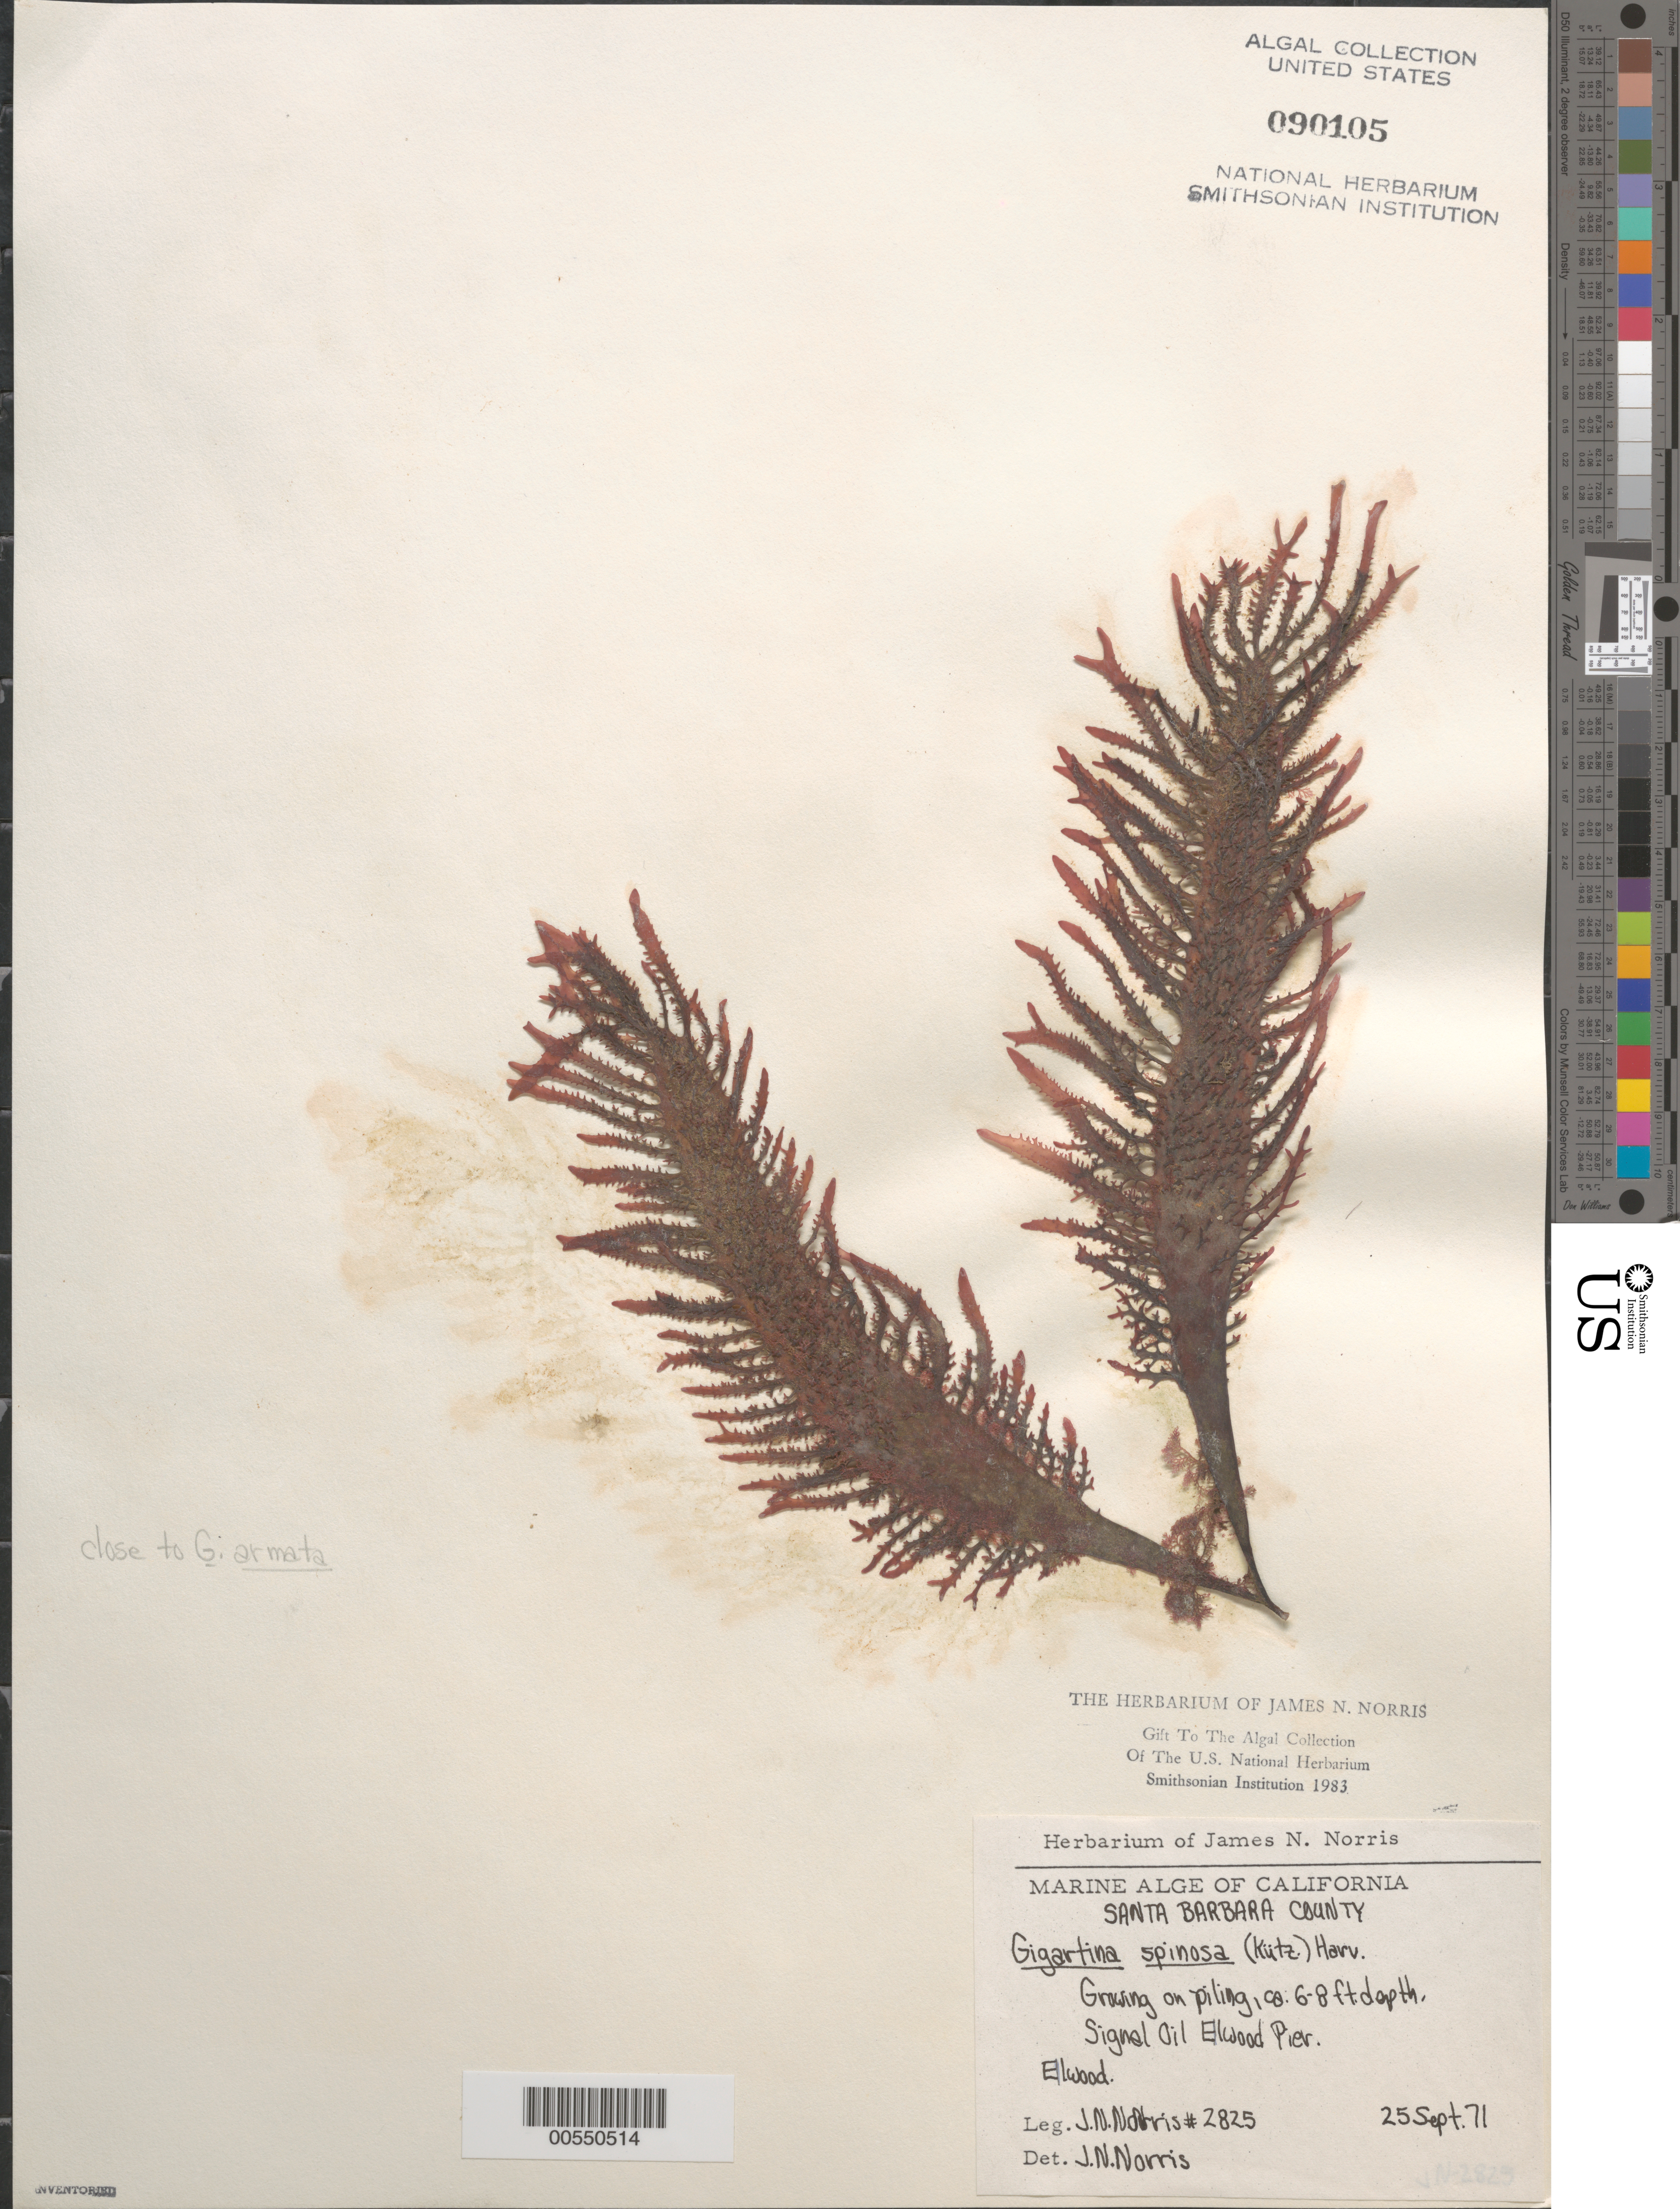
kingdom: Plantae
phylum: Rhodophyta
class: Florideophyceae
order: Gigartinales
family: Gigartinaceae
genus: Chondracanthus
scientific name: Chondracanthus spinosus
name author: (Kütz.) Guiry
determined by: Algae name updating Project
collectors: J. N. Norris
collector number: JN-2825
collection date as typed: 25 Sep 1971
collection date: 1971-09-25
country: United States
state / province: California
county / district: Santa Barbara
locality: Ellwood, Signal Oil Ellwood pier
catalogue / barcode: US 90105